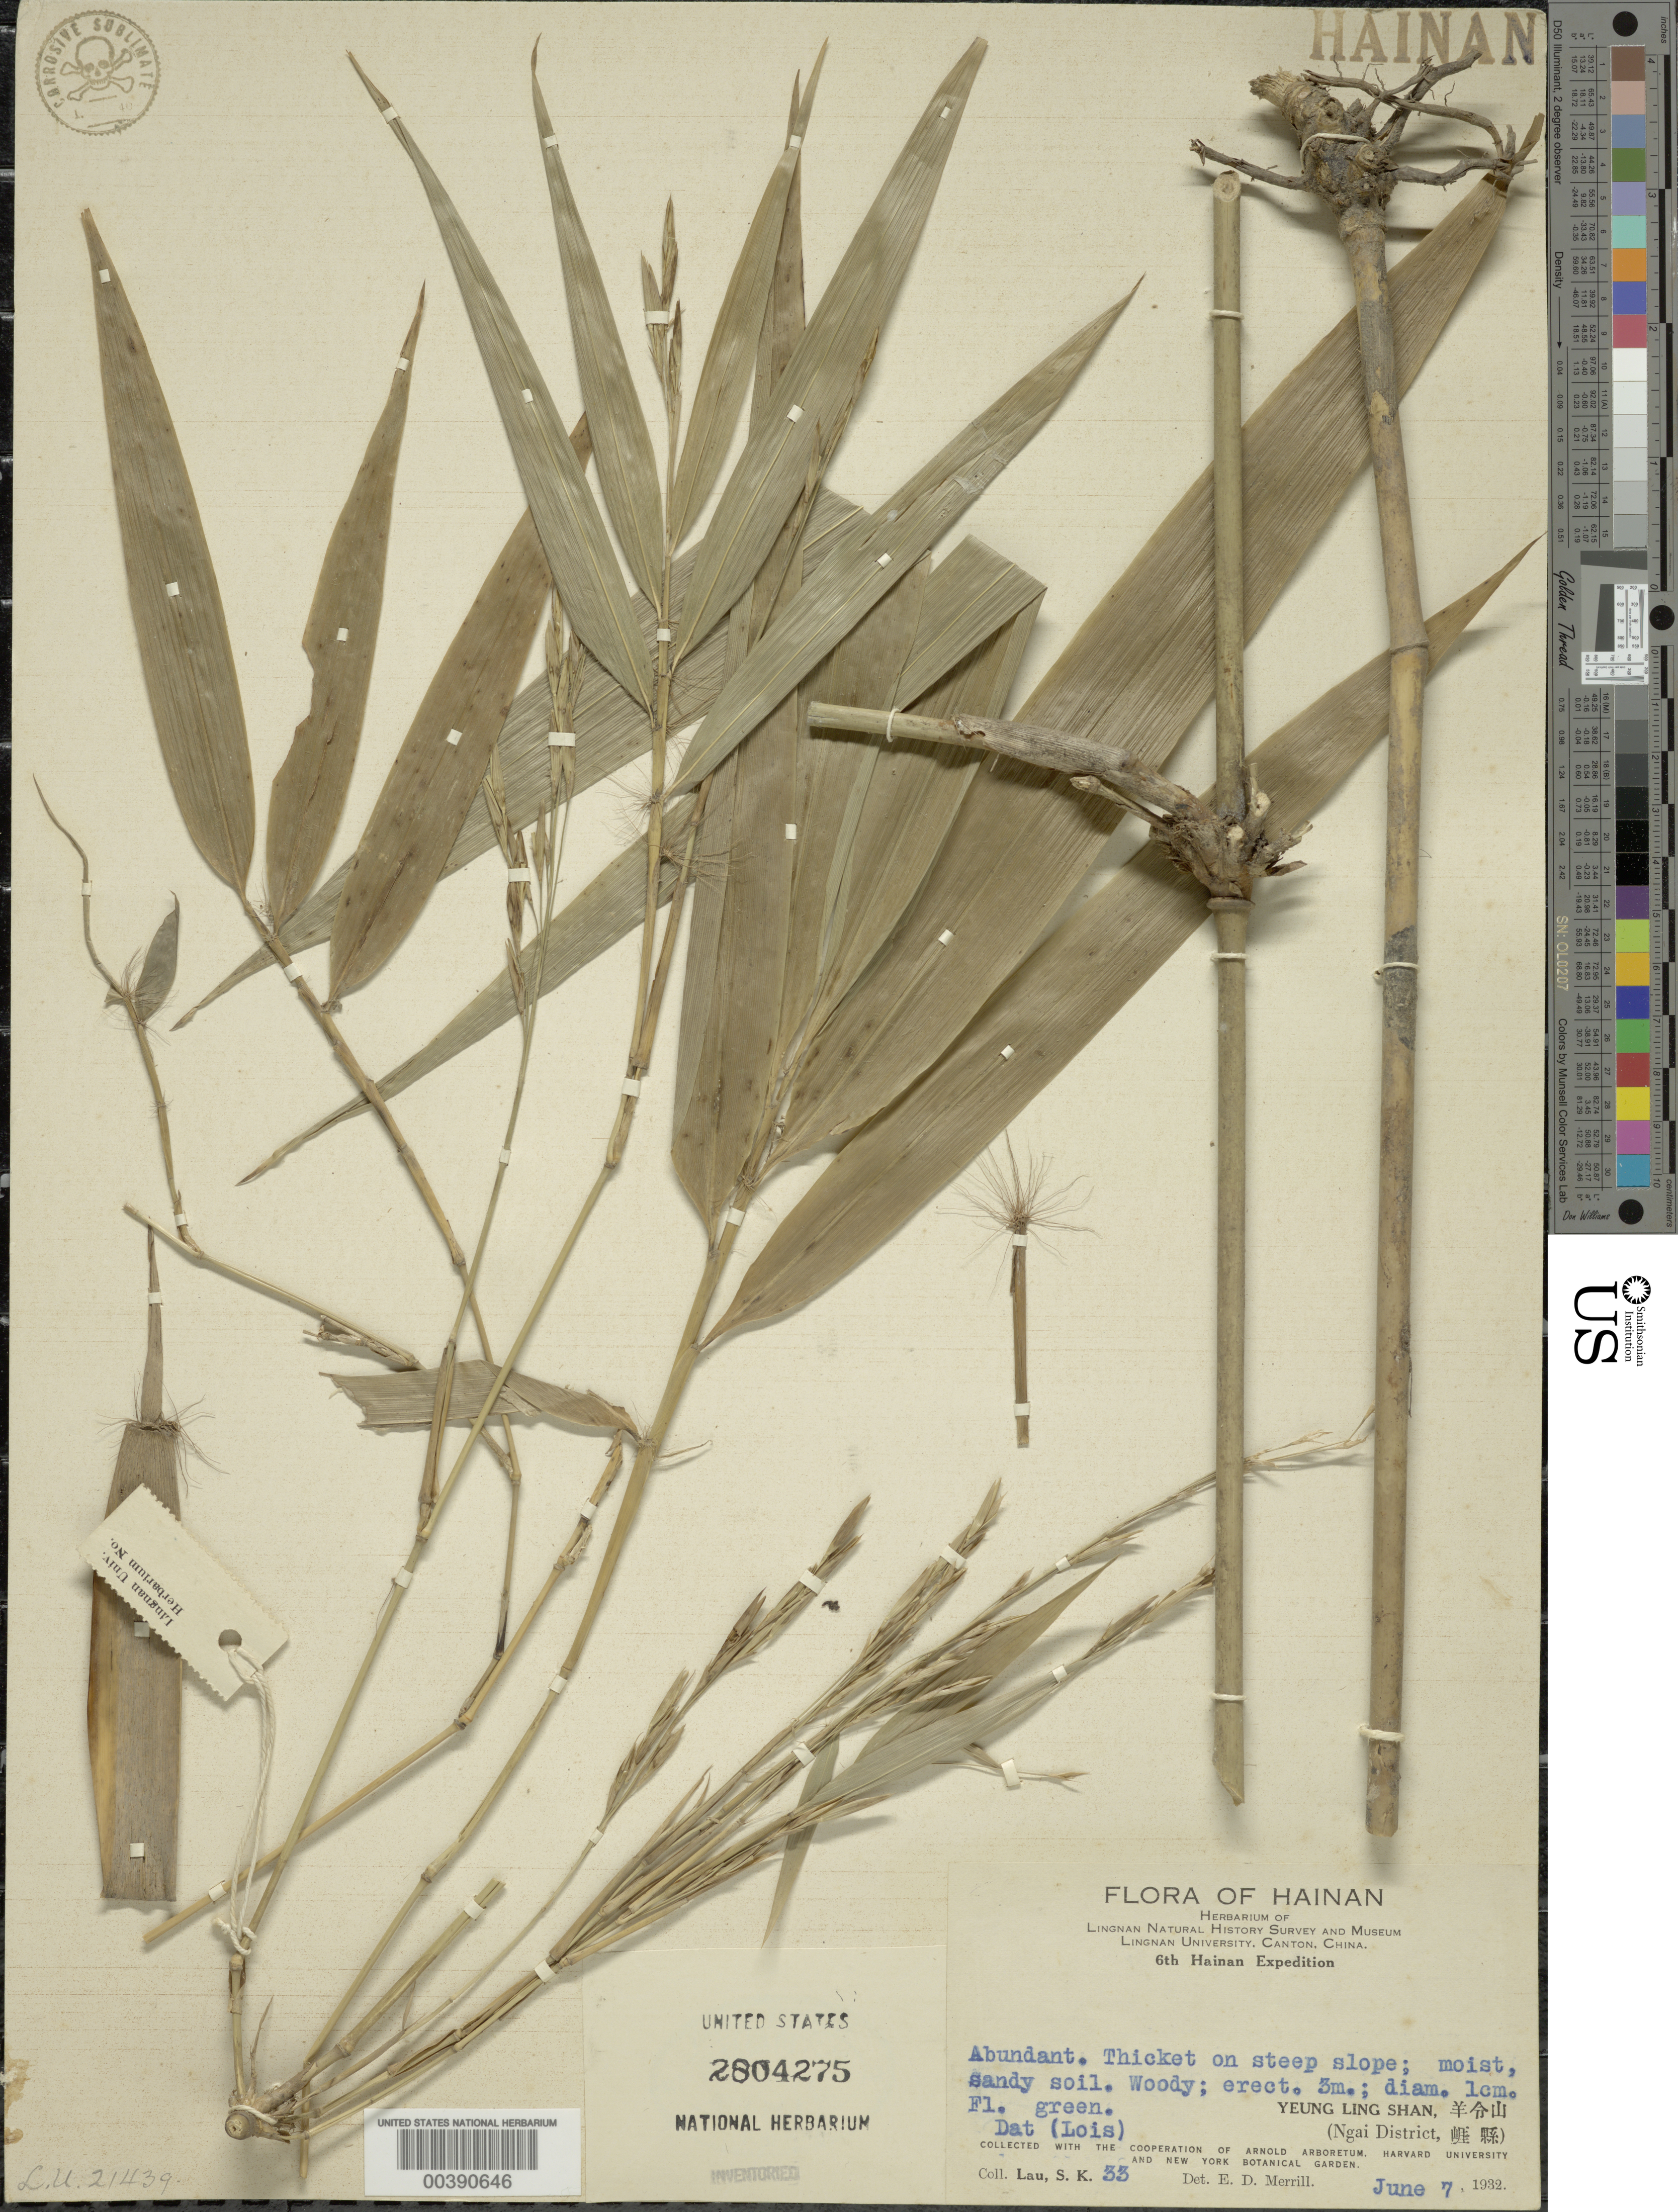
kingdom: Plantae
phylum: Tracheophyta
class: Liliopsida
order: Poales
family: Poaceae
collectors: S. K. Lau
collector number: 33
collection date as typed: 07 Jun 1932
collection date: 1932-06-07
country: China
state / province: Hainan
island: Hainan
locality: Ngai, yeung ling shan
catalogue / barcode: US 2804275